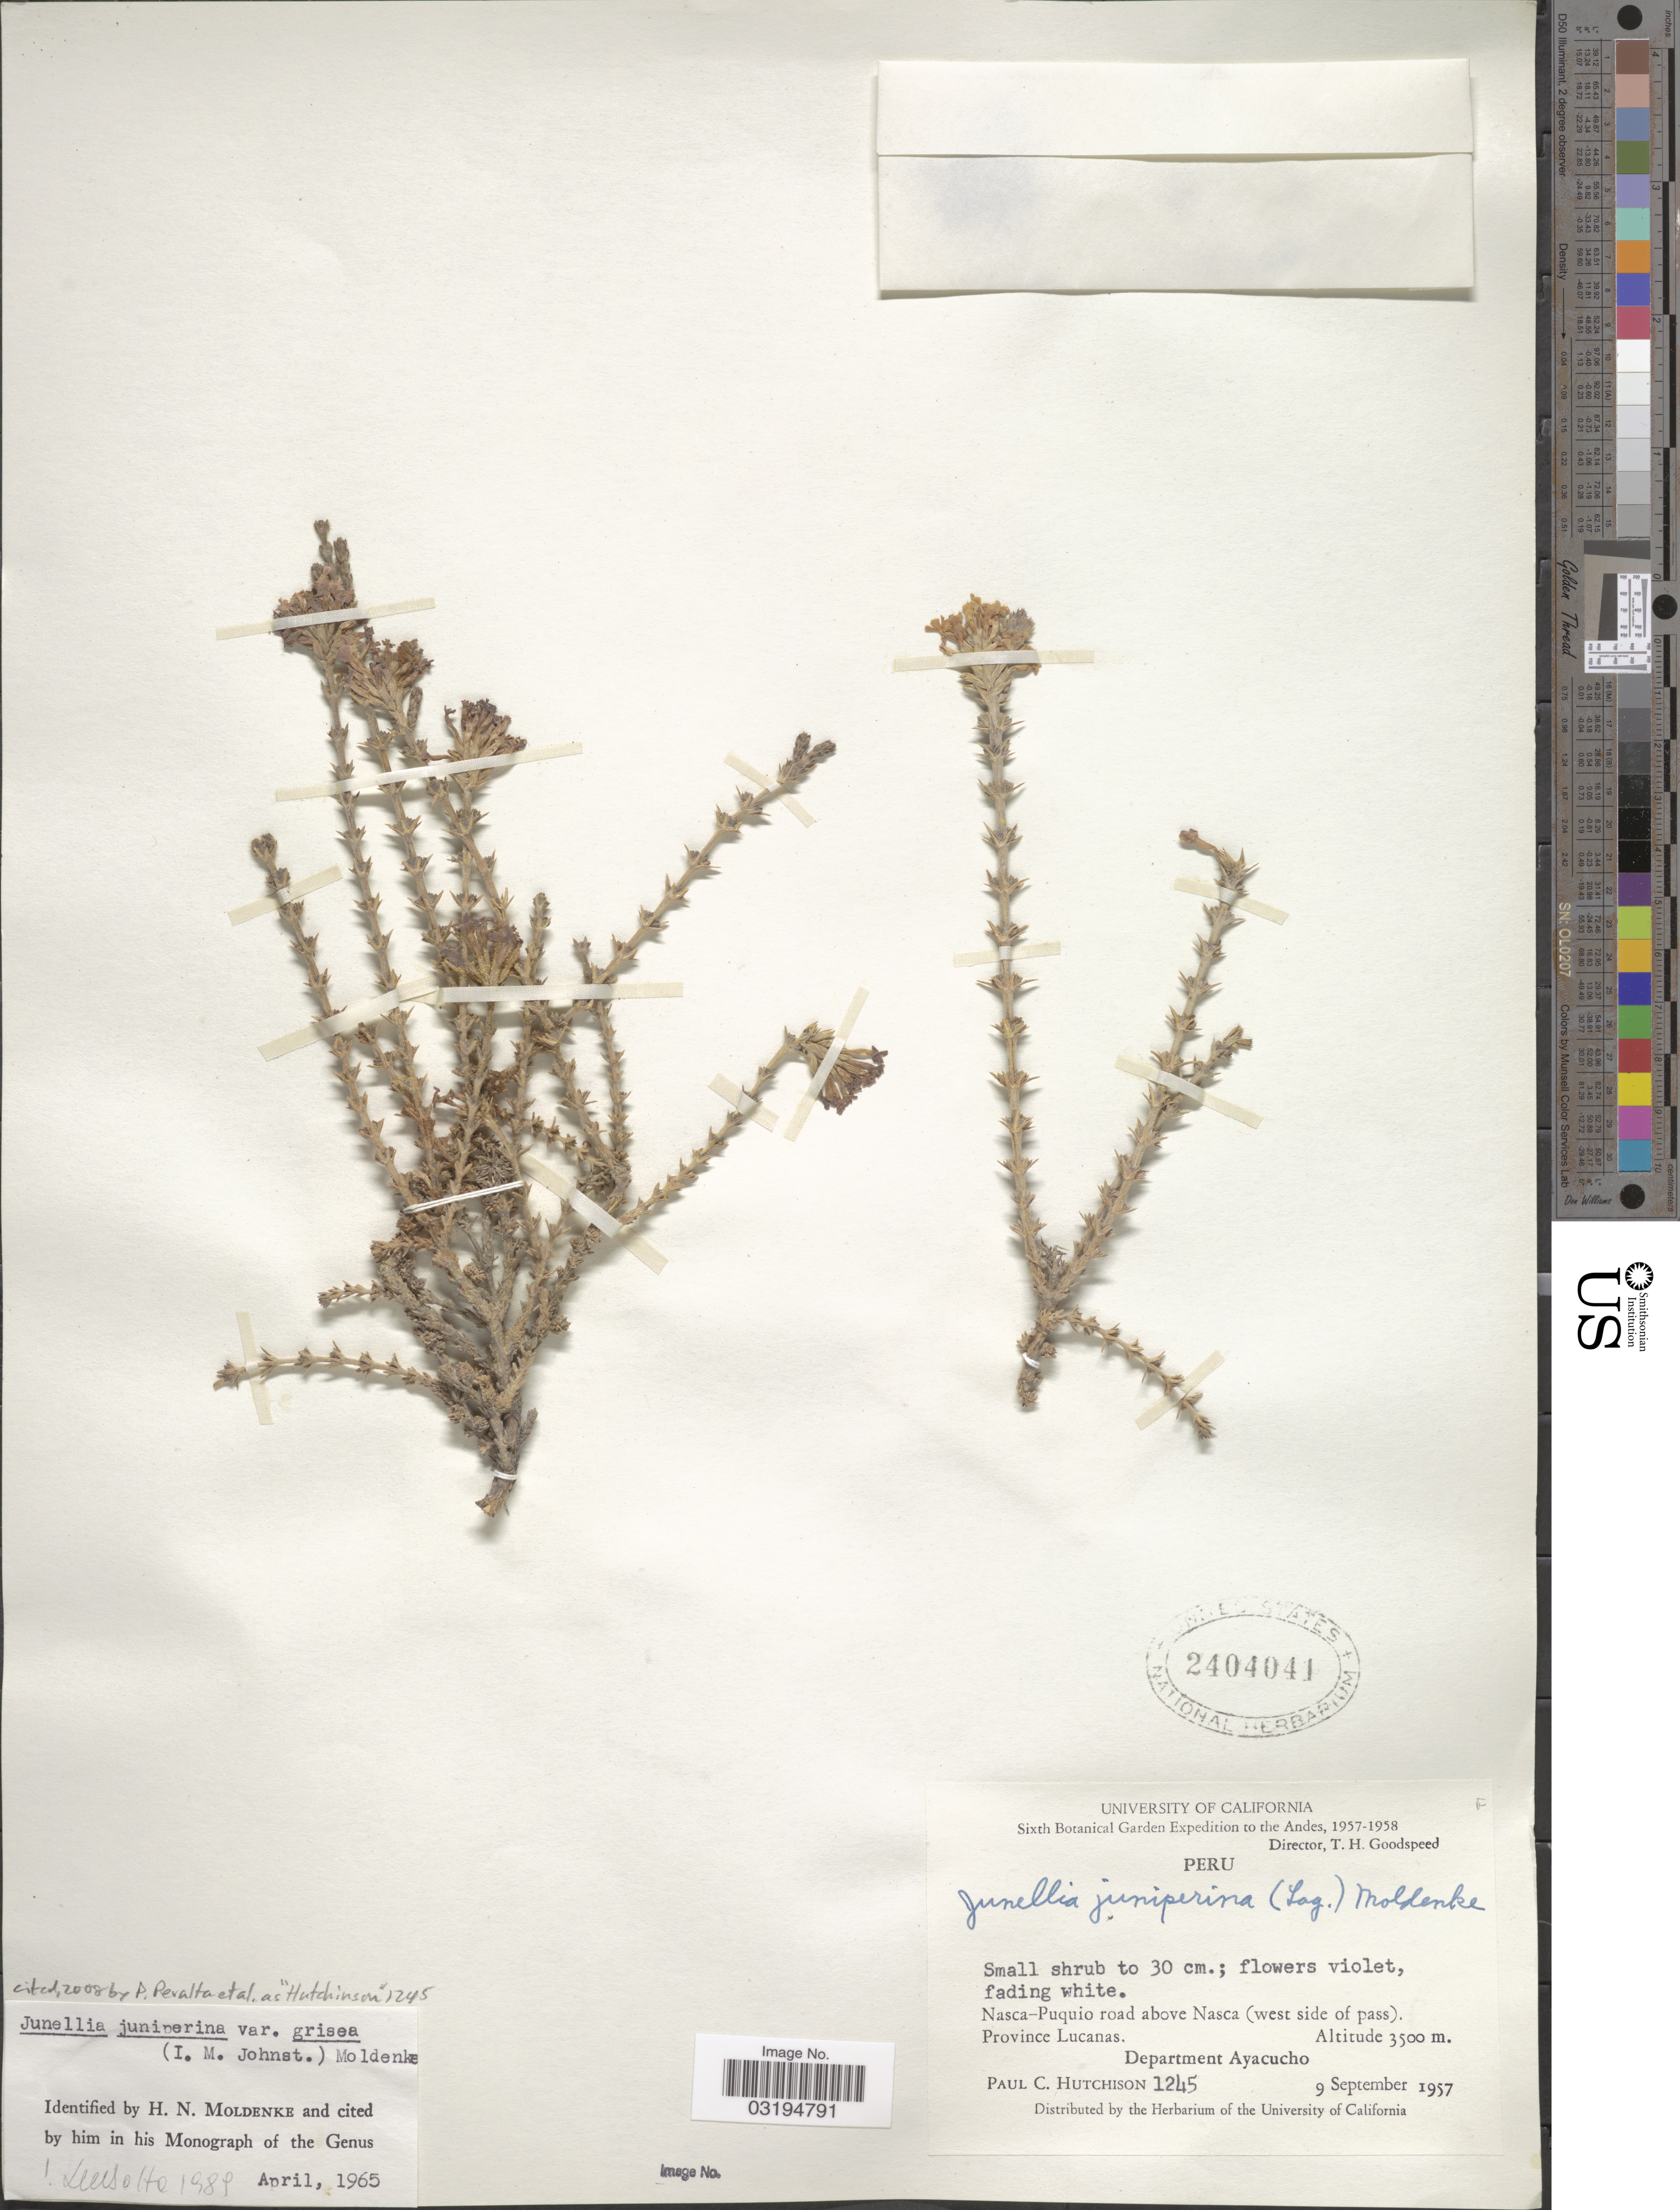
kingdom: Plantae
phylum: Tracheophyta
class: Magnoliopsida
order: Lamiales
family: Verbenaceae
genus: Junellia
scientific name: Junellia juniperina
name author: (Lag.) Moldenke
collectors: P. C. Hutchison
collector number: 1245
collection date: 1957-09-09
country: Peru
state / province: Ayacucho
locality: Andes. Nasca-Puquio road above Nasca (west side of pass). Province Lucanas. Department Ayacucho.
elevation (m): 3500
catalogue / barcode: US 2404041